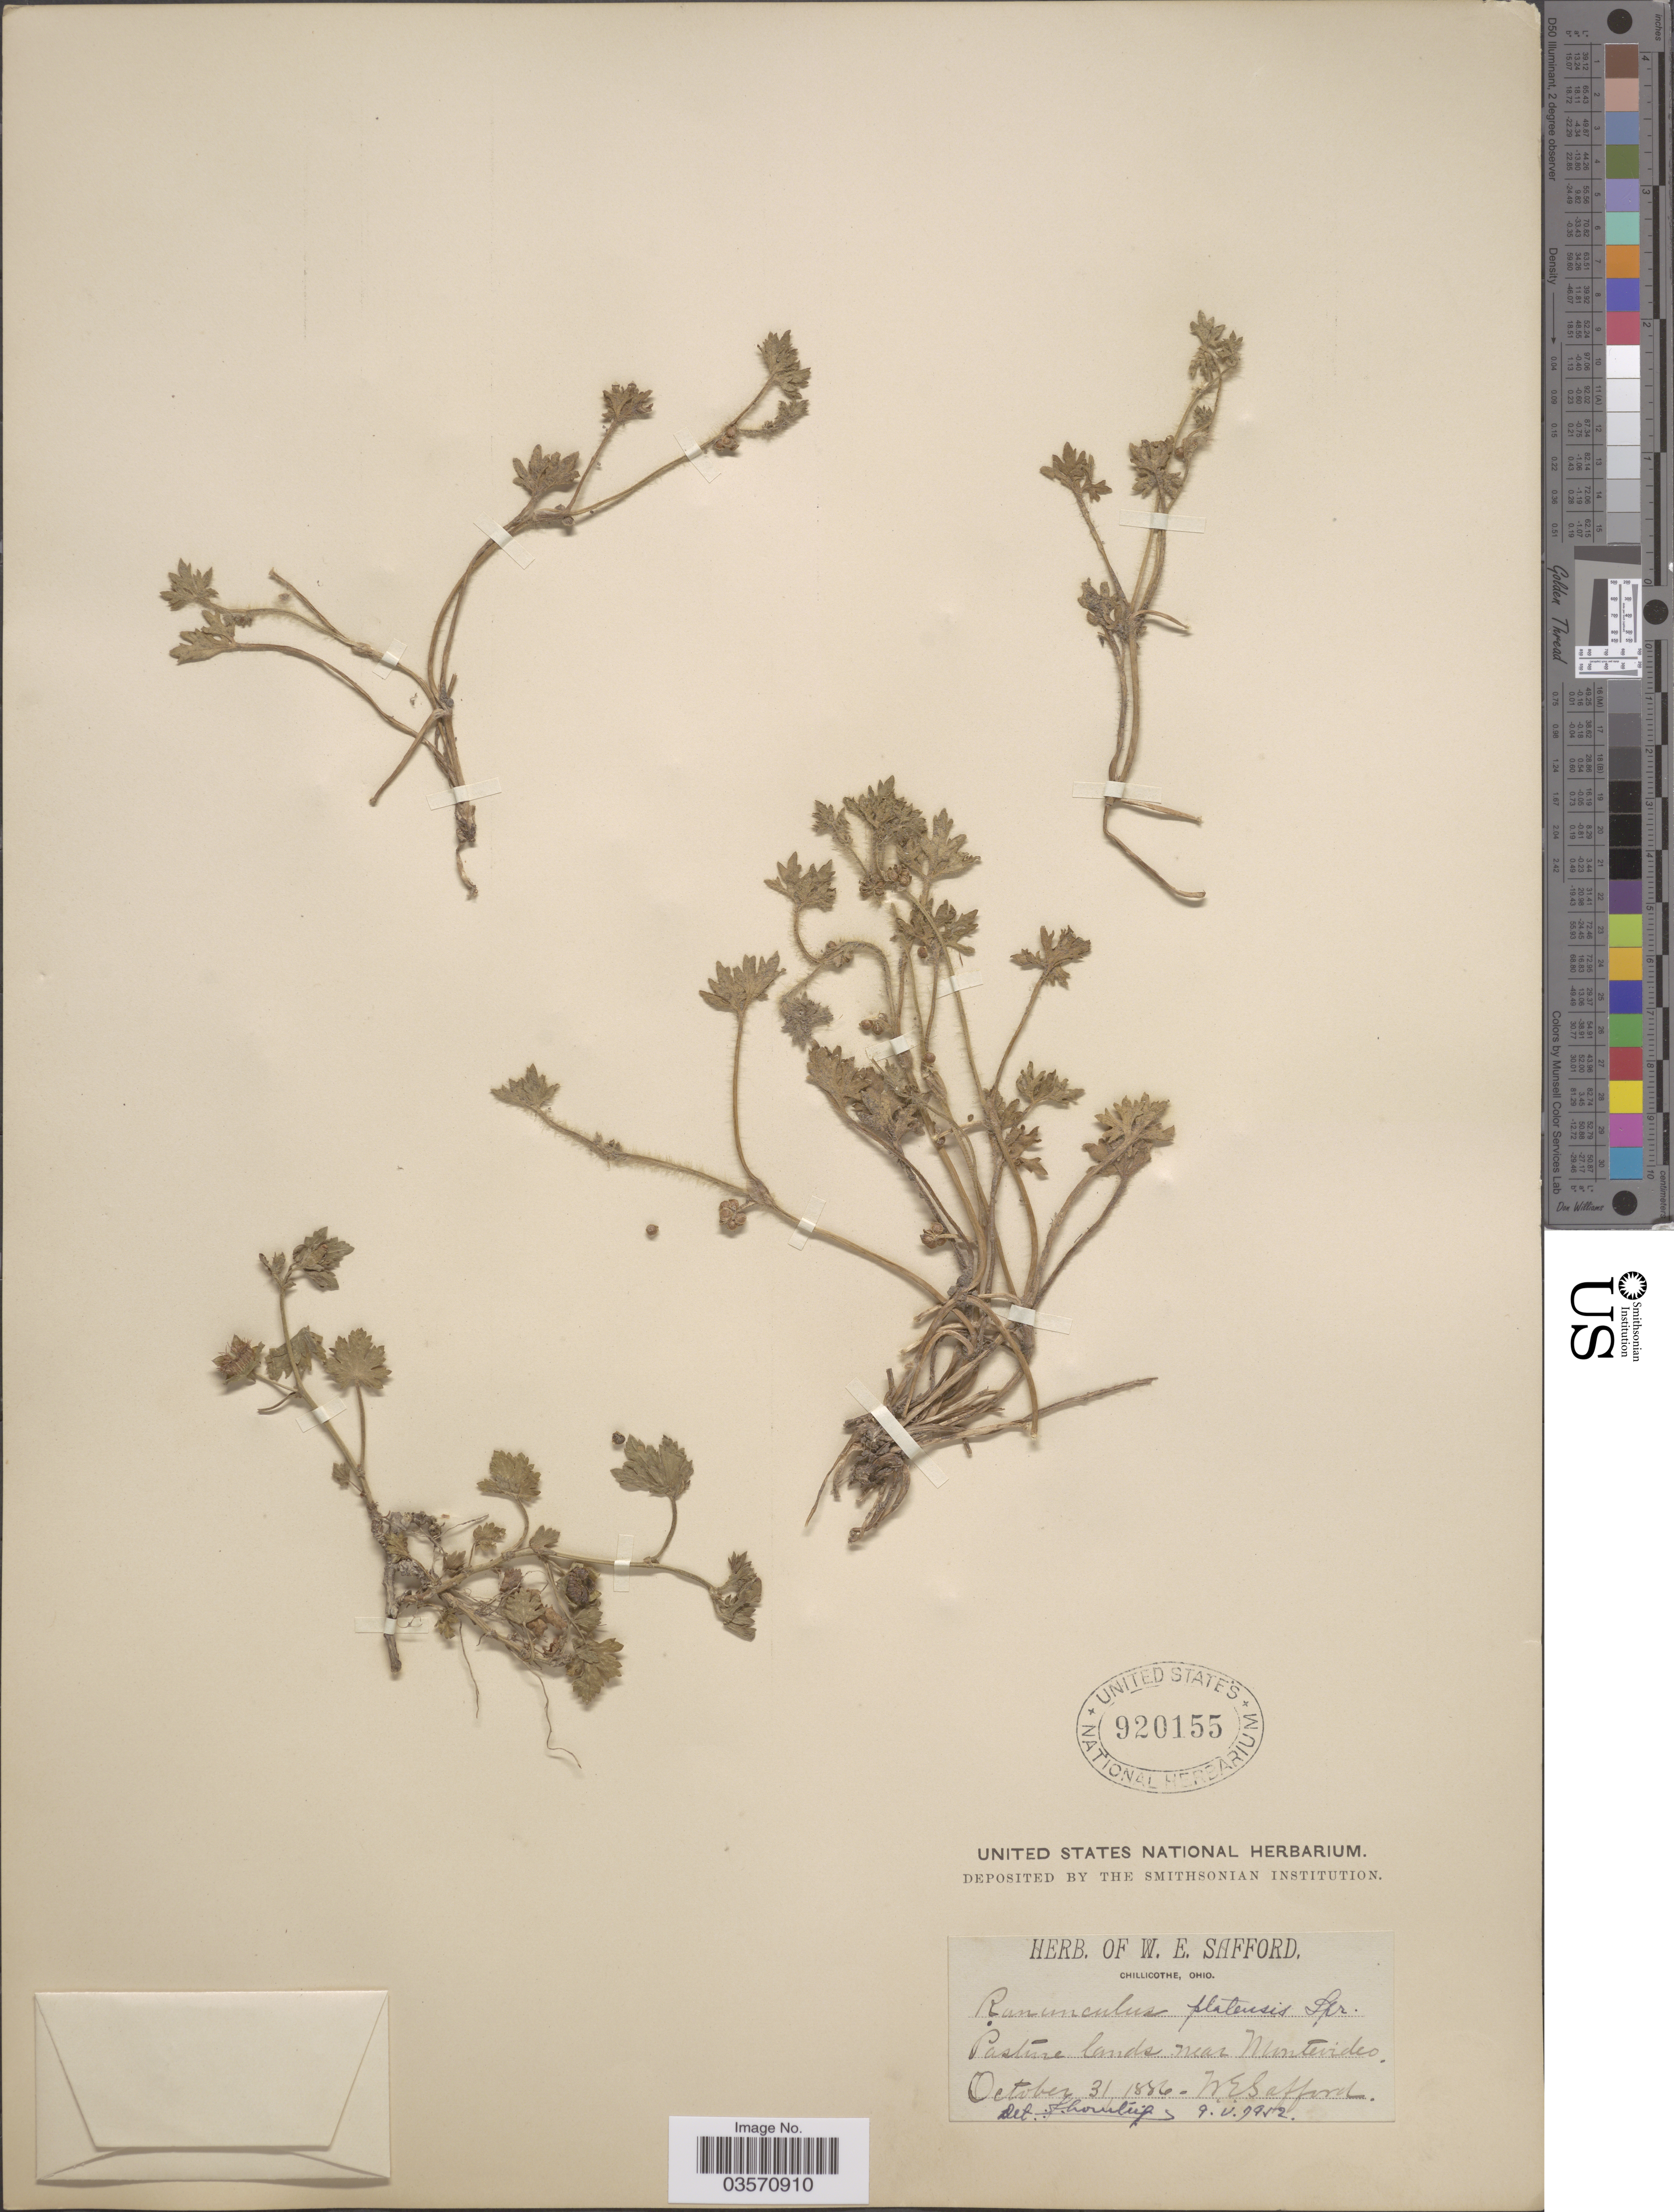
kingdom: Plantae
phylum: Tracheophyta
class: Magnoliopsida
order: Ranunculales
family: Ranunculaceae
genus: Ranunculus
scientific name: Ranunculus platensis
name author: Spreng.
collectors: W. E. Safford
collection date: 1886-10-31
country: United States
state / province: Ohio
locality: Pasture lands near Montevideo.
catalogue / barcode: US 920155